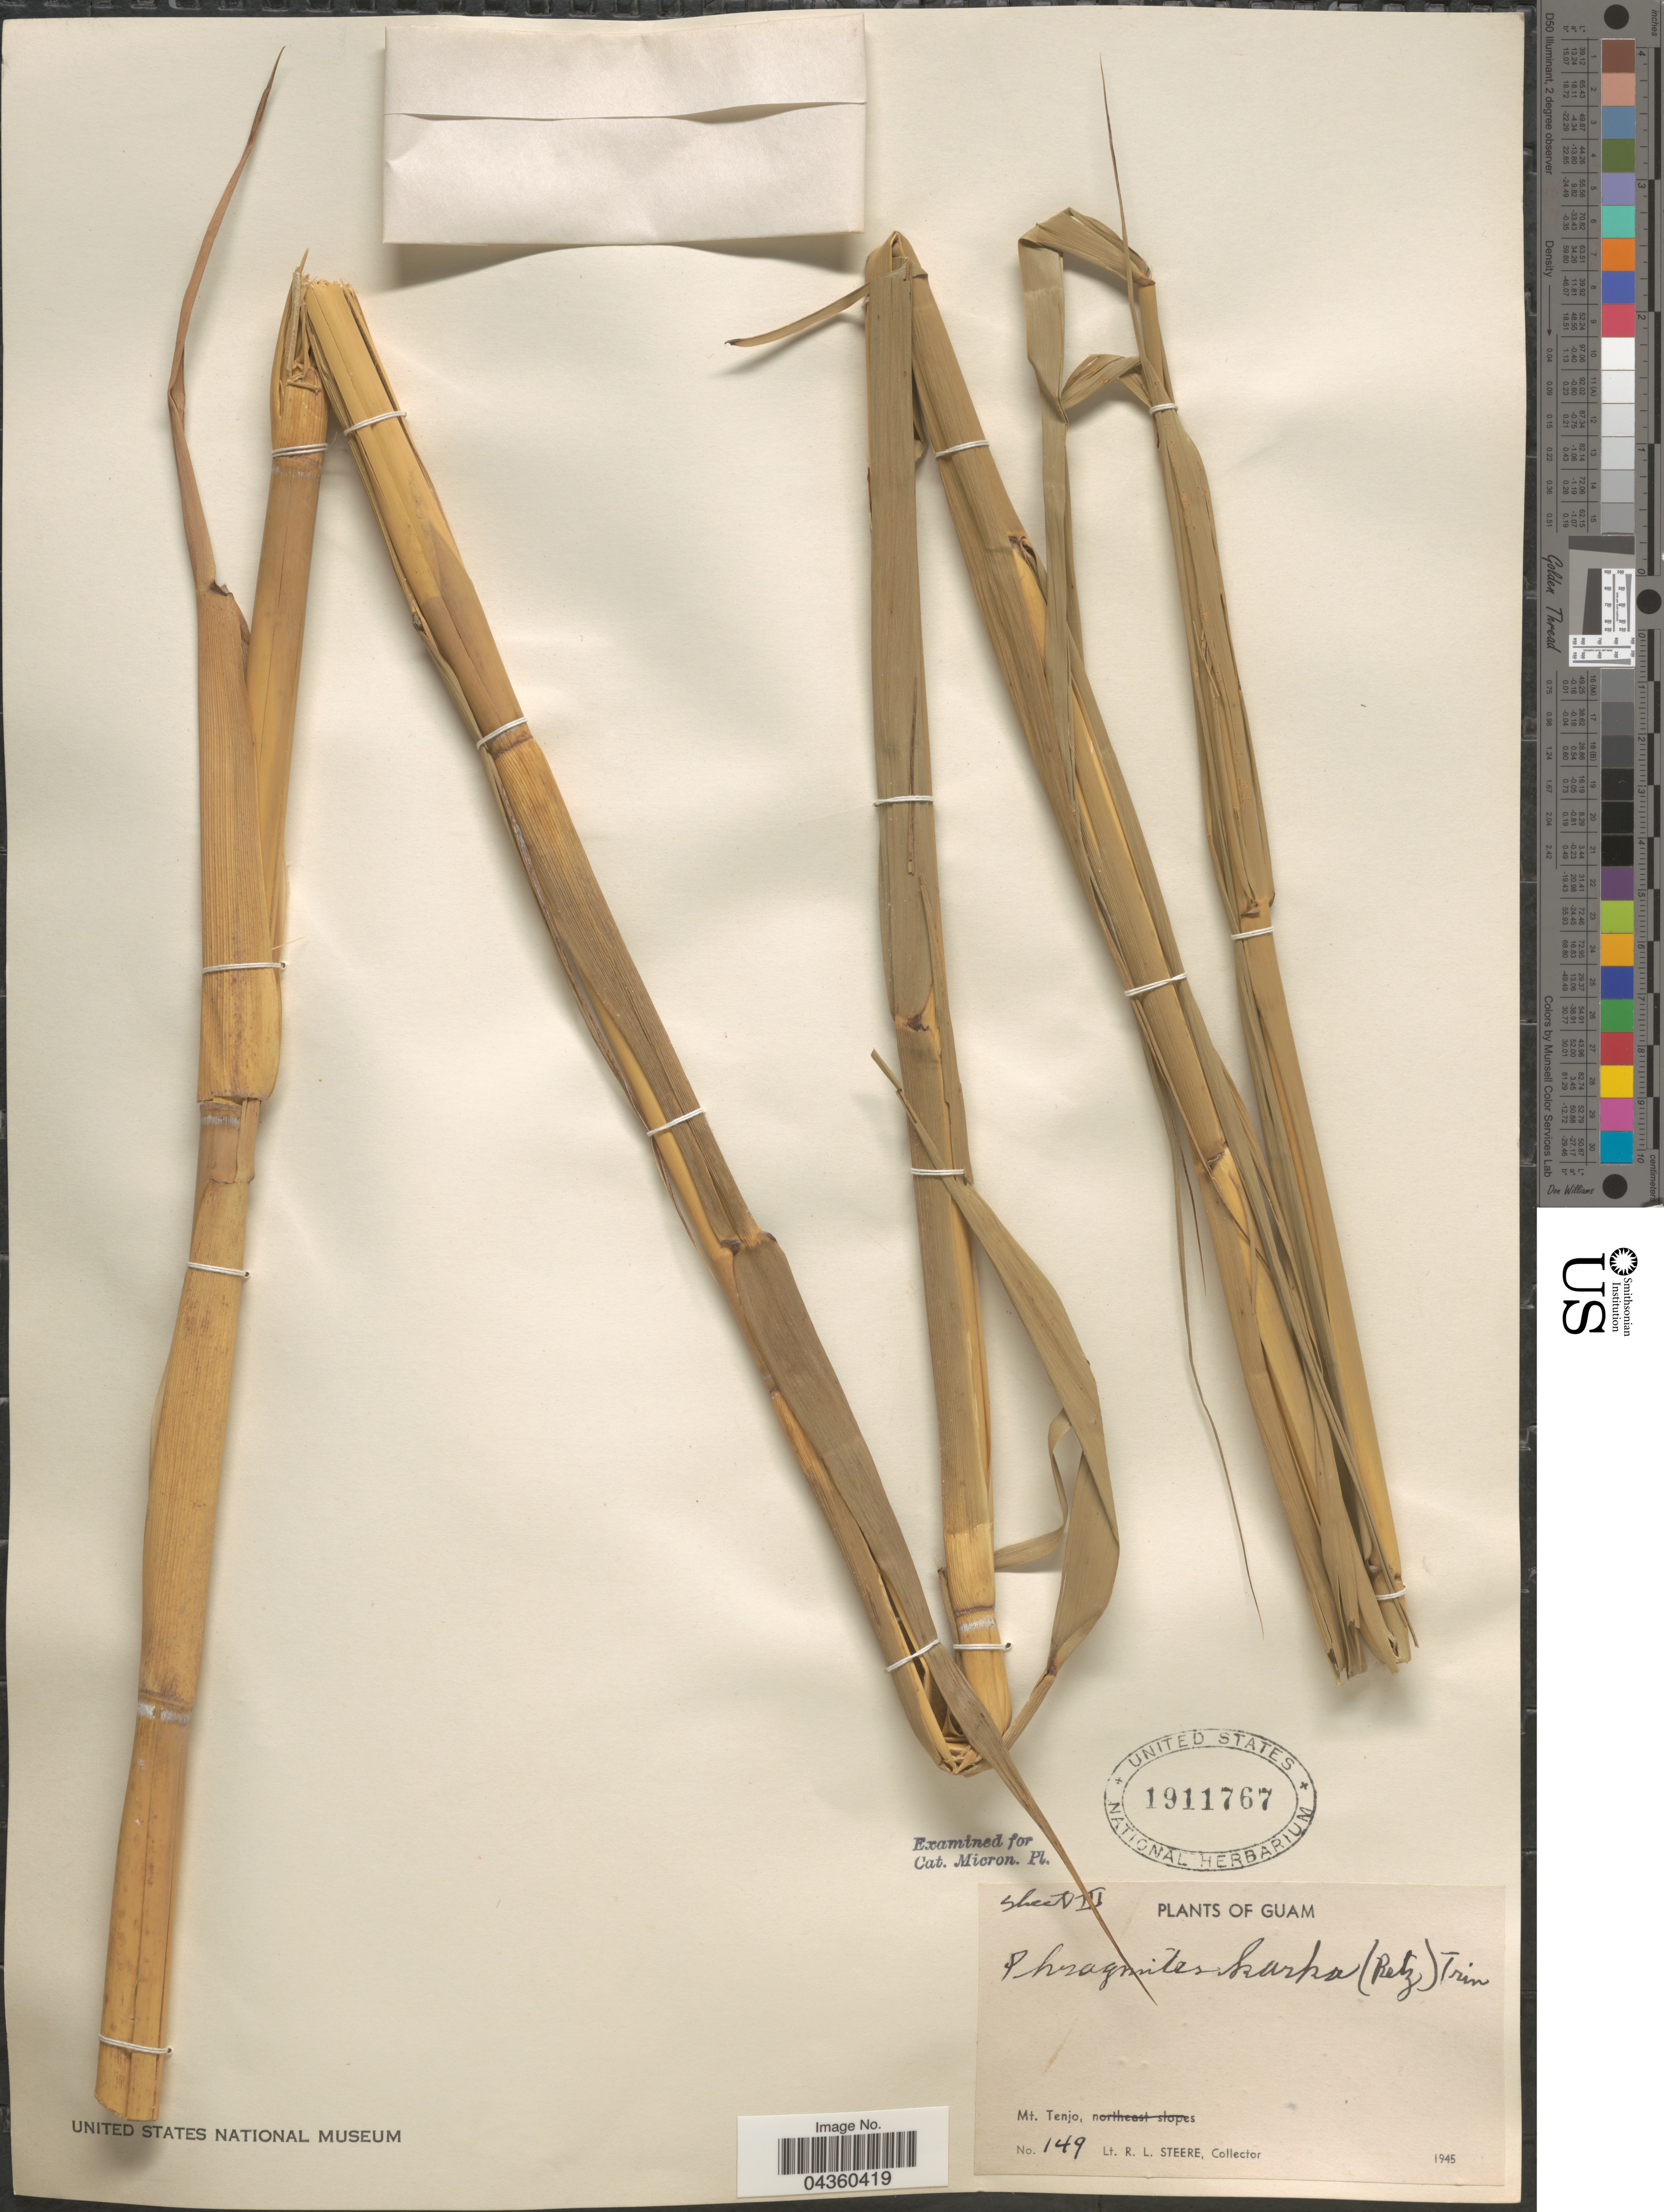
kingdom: Plantae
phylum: Tracheophyta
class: Liliopsida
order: Poales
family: Poaceae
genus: Phragmites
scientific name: Phragmites karka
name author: (Retz.) Trin. ex Steud.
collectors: R. L. Steere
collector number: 149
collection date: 1945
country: Guam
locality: Mt. Tenjo.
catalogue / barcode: US 1911767